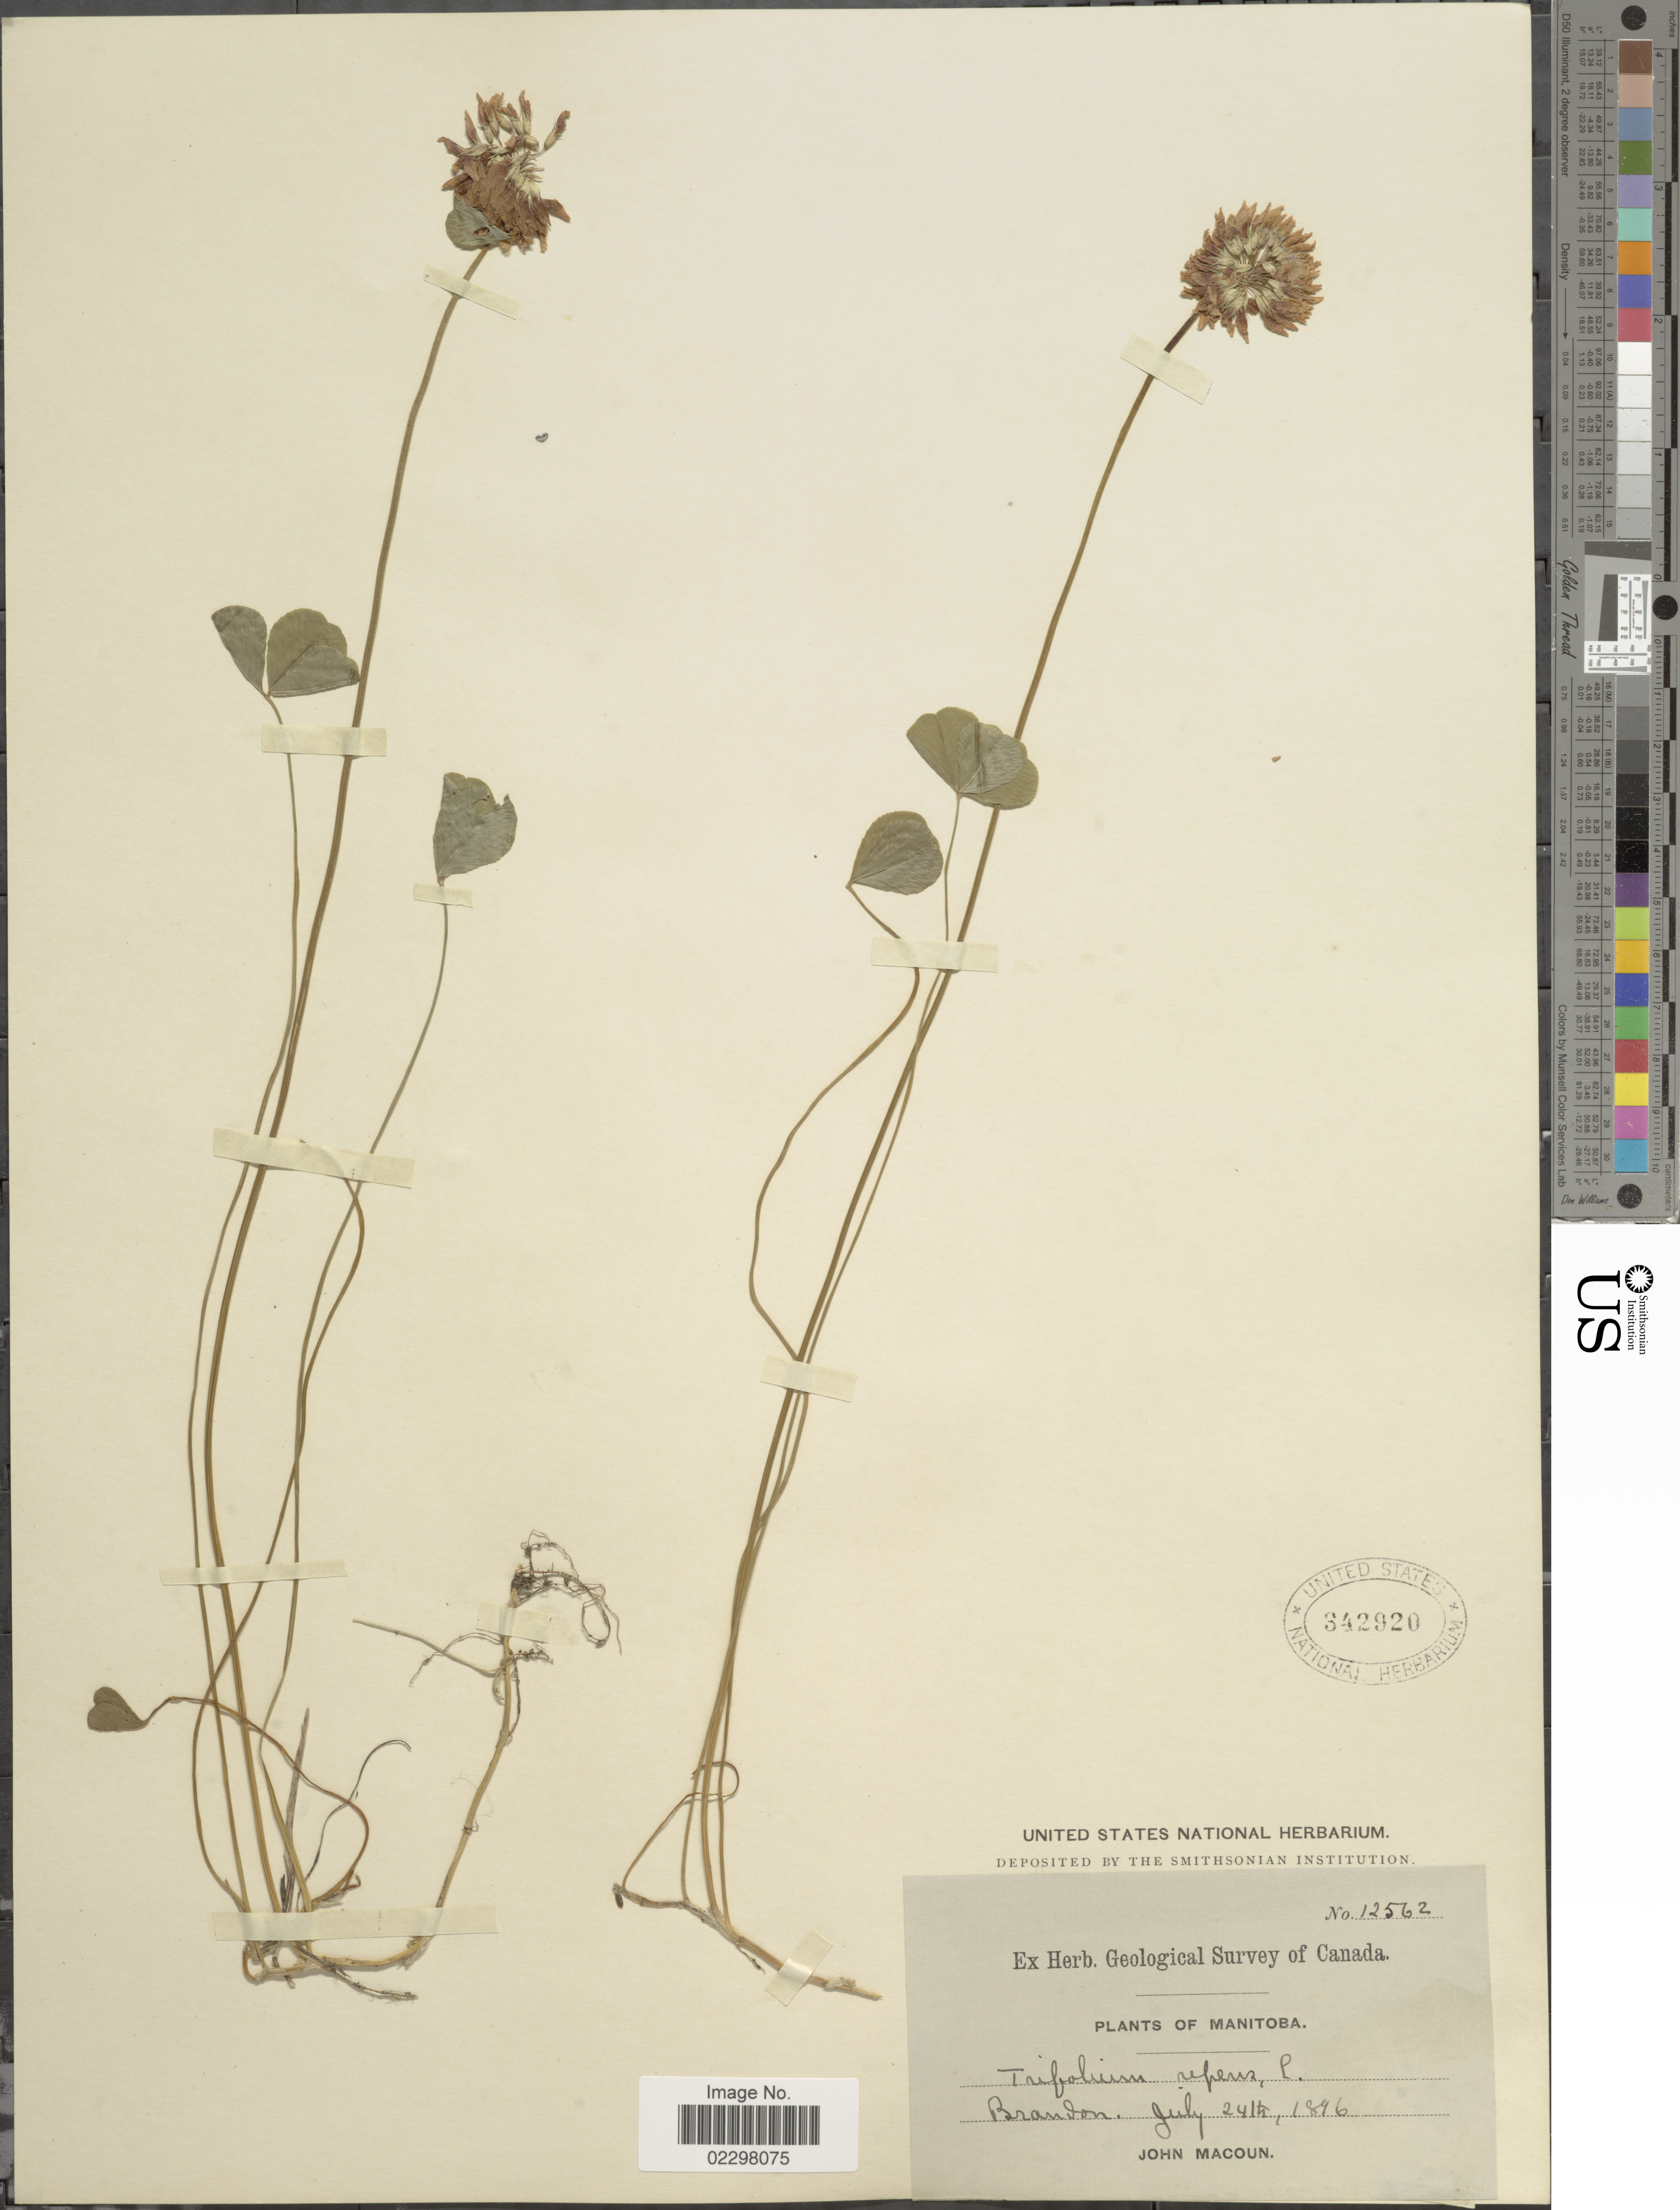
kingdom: Plantae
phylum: Tracheophyta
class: Magnoliopsida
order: Fabales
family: Fabaceae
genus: Trifolium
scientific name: Trifolium repens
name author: L.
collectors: J. Macoun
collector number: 12562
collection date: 1896-07-24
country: Canada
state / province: Manitoba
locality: Brandon.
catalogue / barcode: US 342920